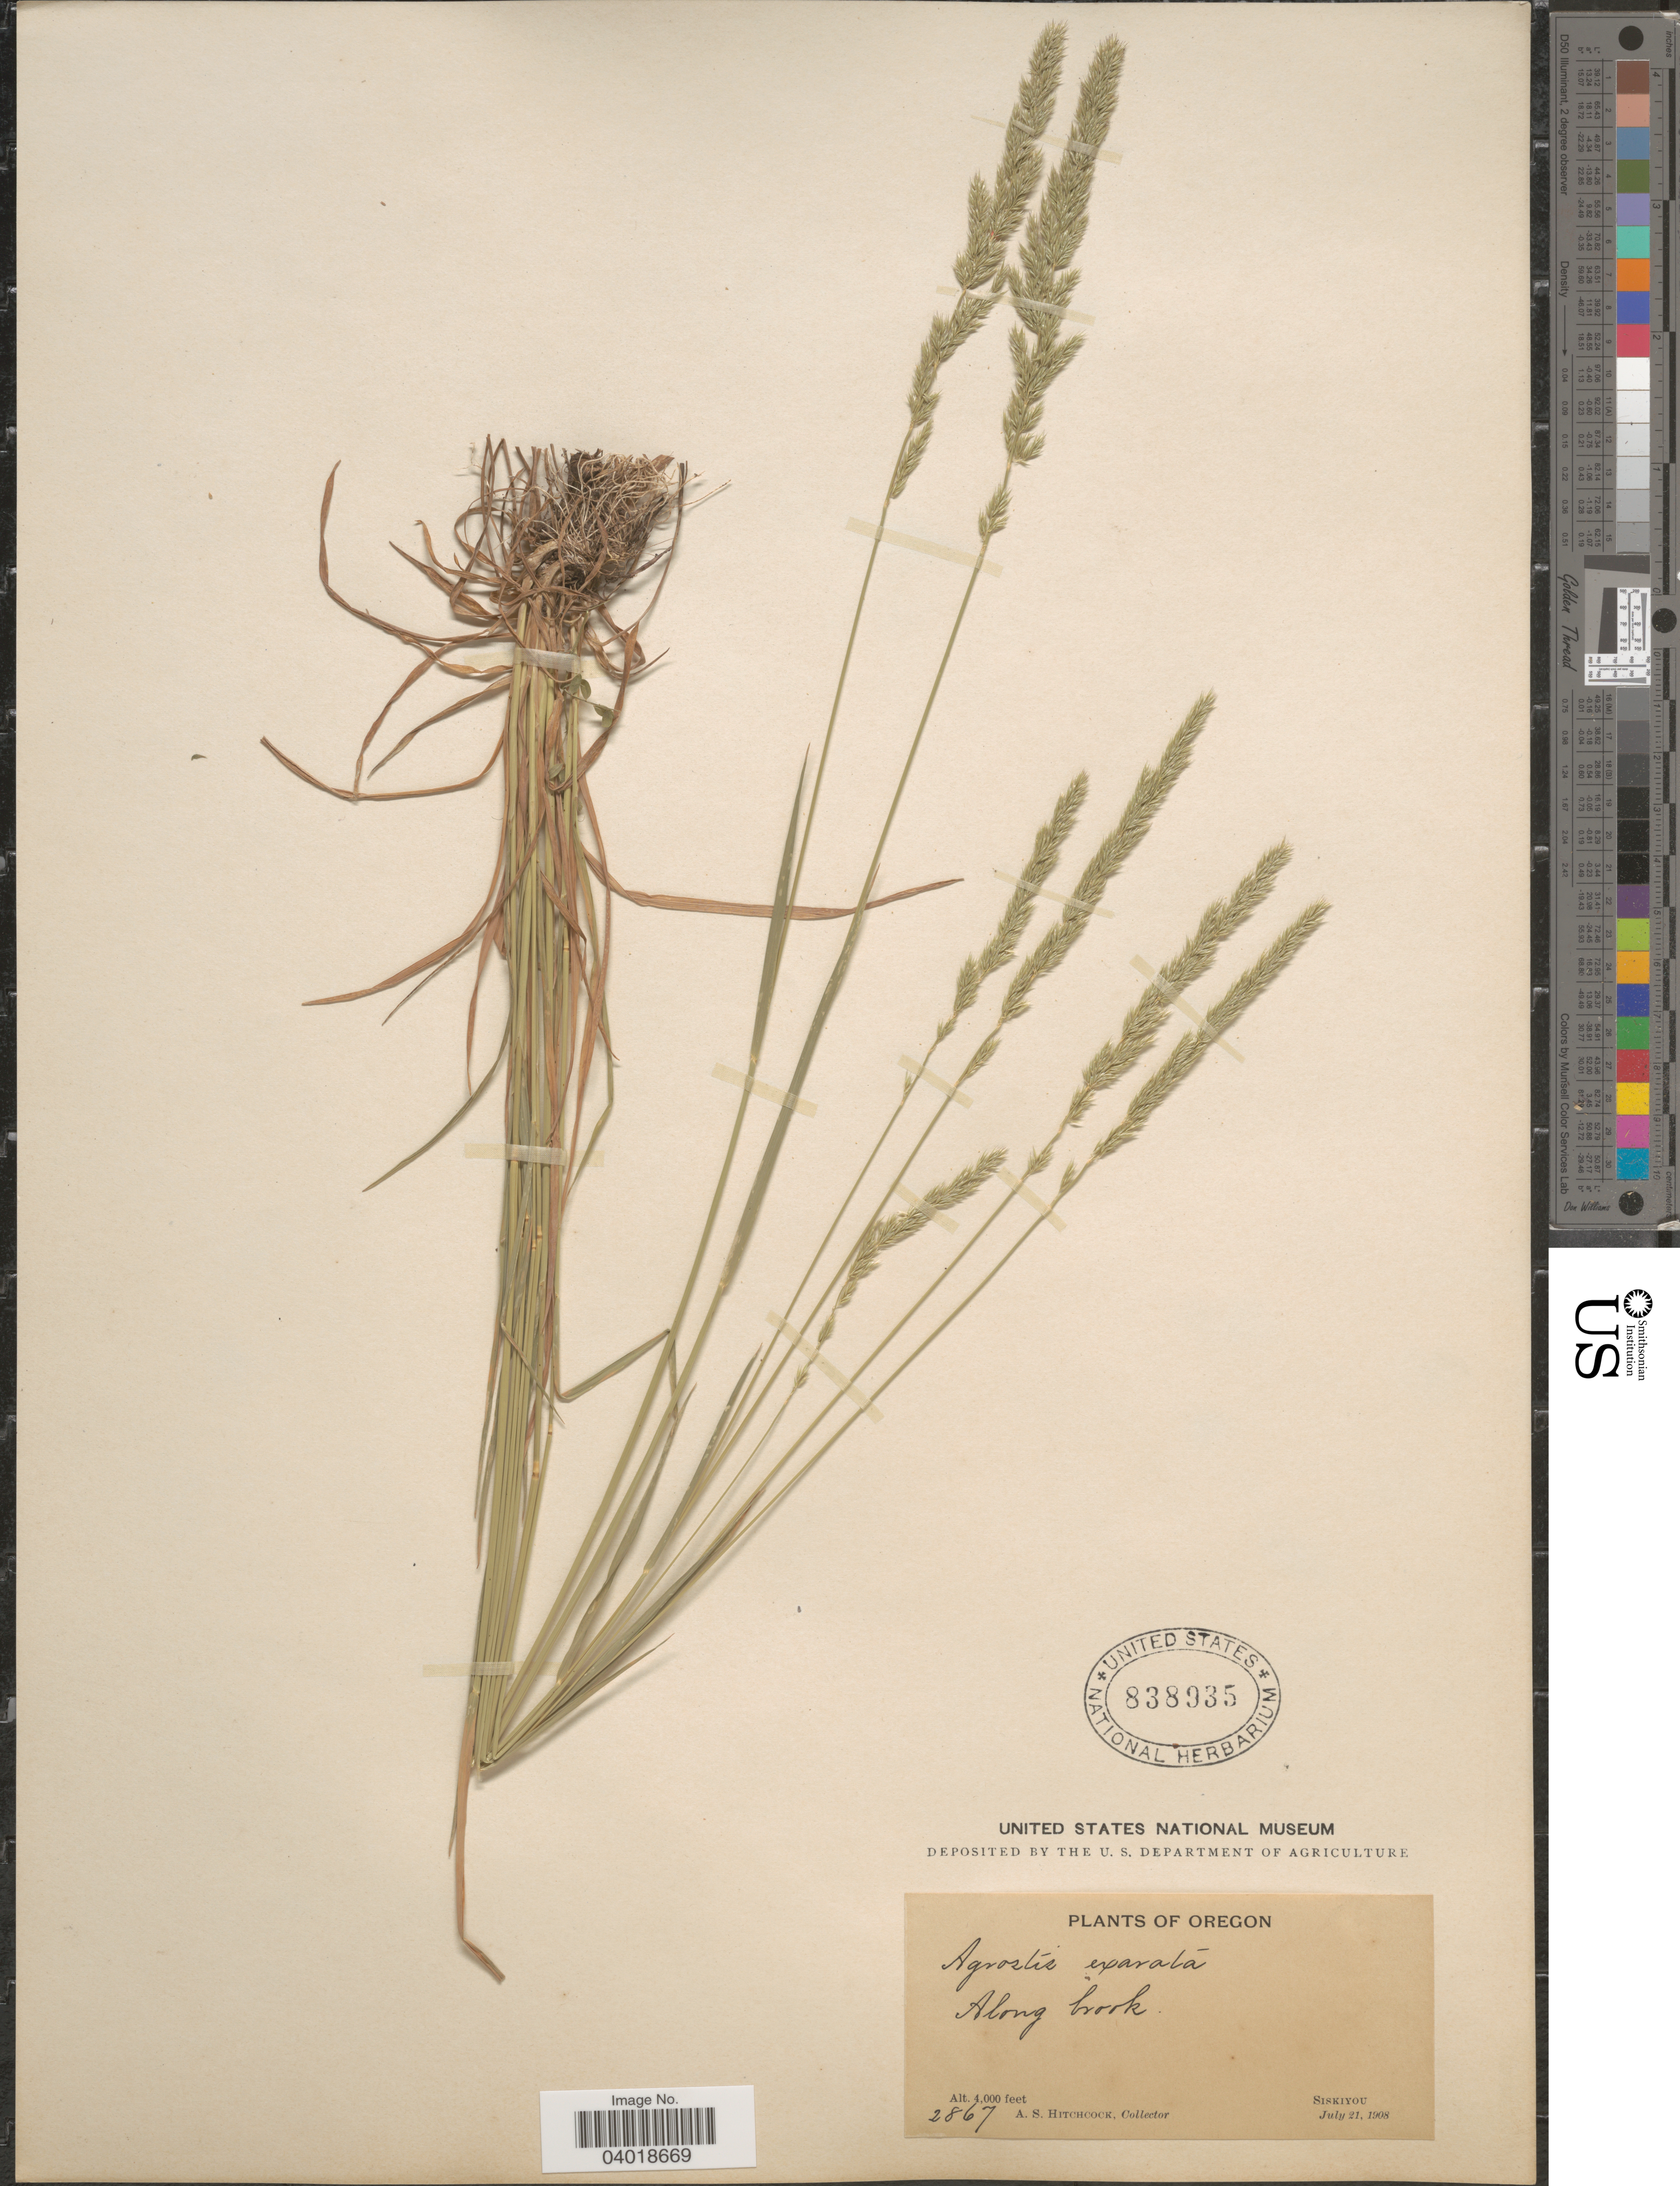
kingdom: Plantae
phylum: Tracheophyta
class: Liliopsida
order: Poales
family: Poaceae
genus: Agrostis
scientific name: Agrostis exarata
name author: Trin.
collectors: A. S. Hitchcock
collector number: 2867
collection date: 1908-07-21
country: United States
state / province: Oregon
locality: Along brook. Siskiyou.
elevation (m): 1219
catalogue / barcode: US 838935